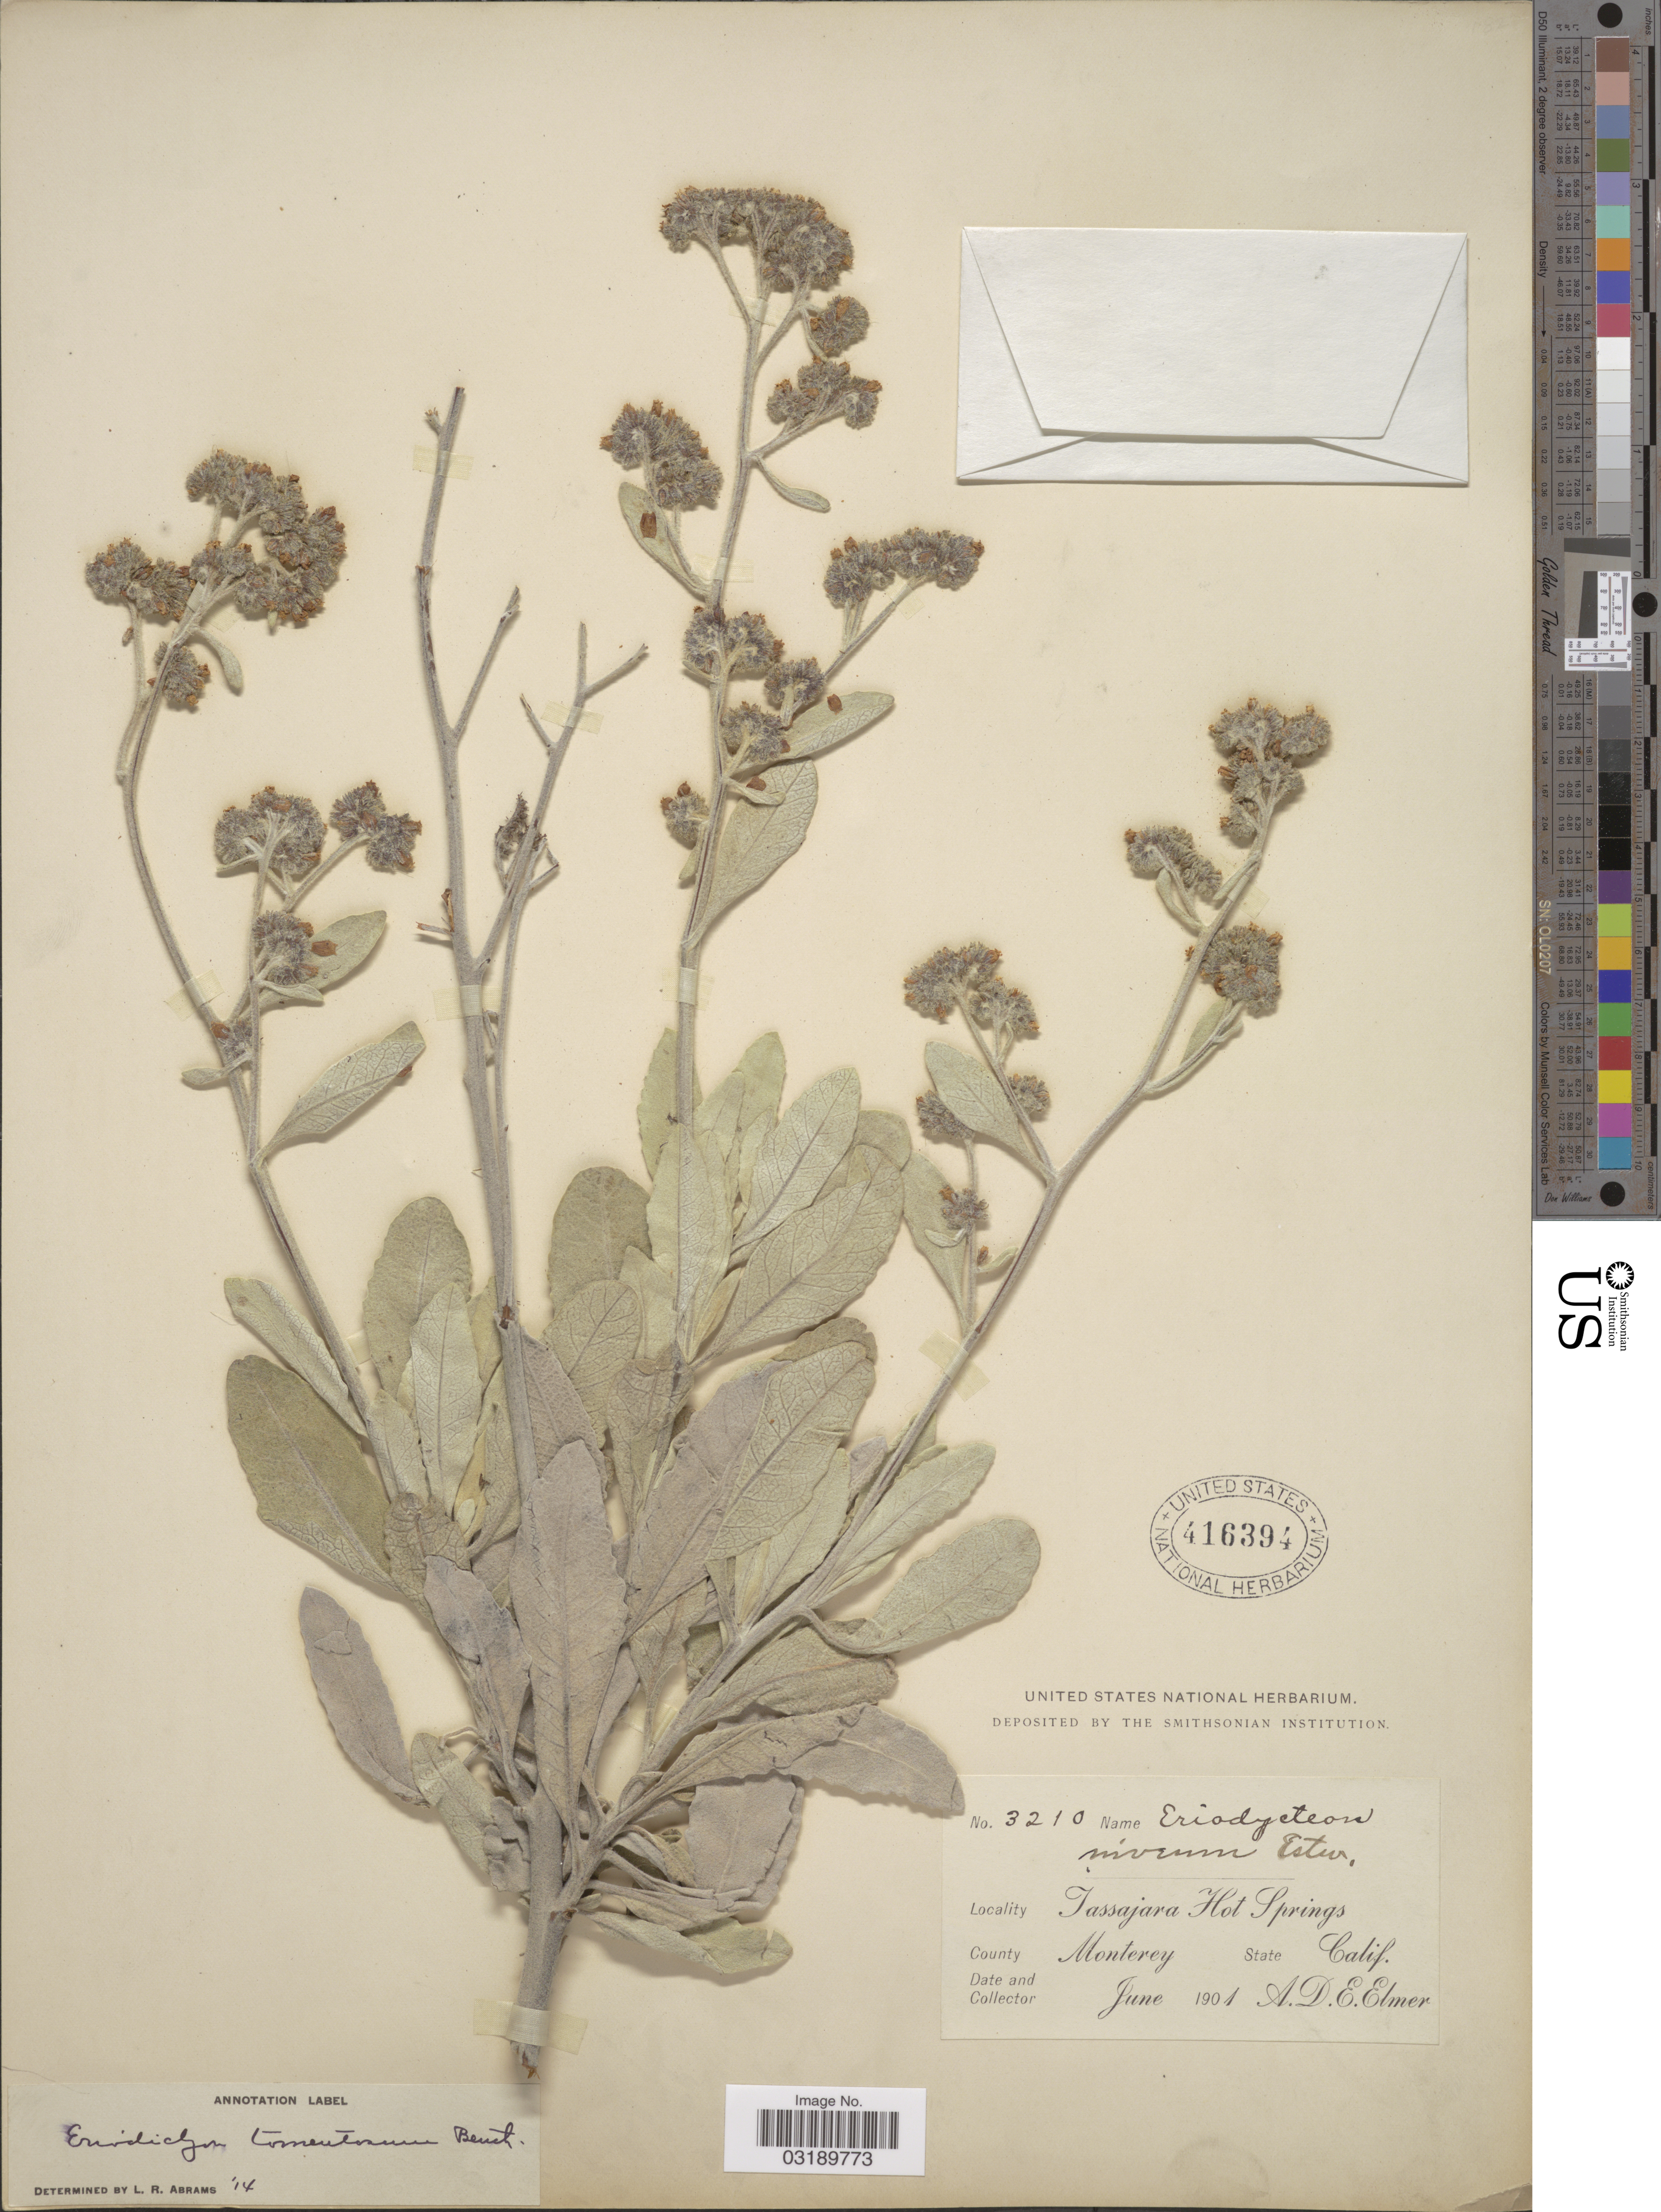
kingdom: Plantae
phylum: Tracheophyta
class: Magnoliopsida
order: Boraginales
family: Namaceae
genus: Eriodictyon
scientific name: Eriodictyon tomentosum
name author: Benth.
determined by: Rogers, Z. S.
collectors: A. D. E. Elmer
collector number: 3210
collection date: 1901-06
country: United States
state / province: California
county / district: Monterey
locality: Tassajara Hot Springs. County Monterey.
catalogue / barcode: US 416394